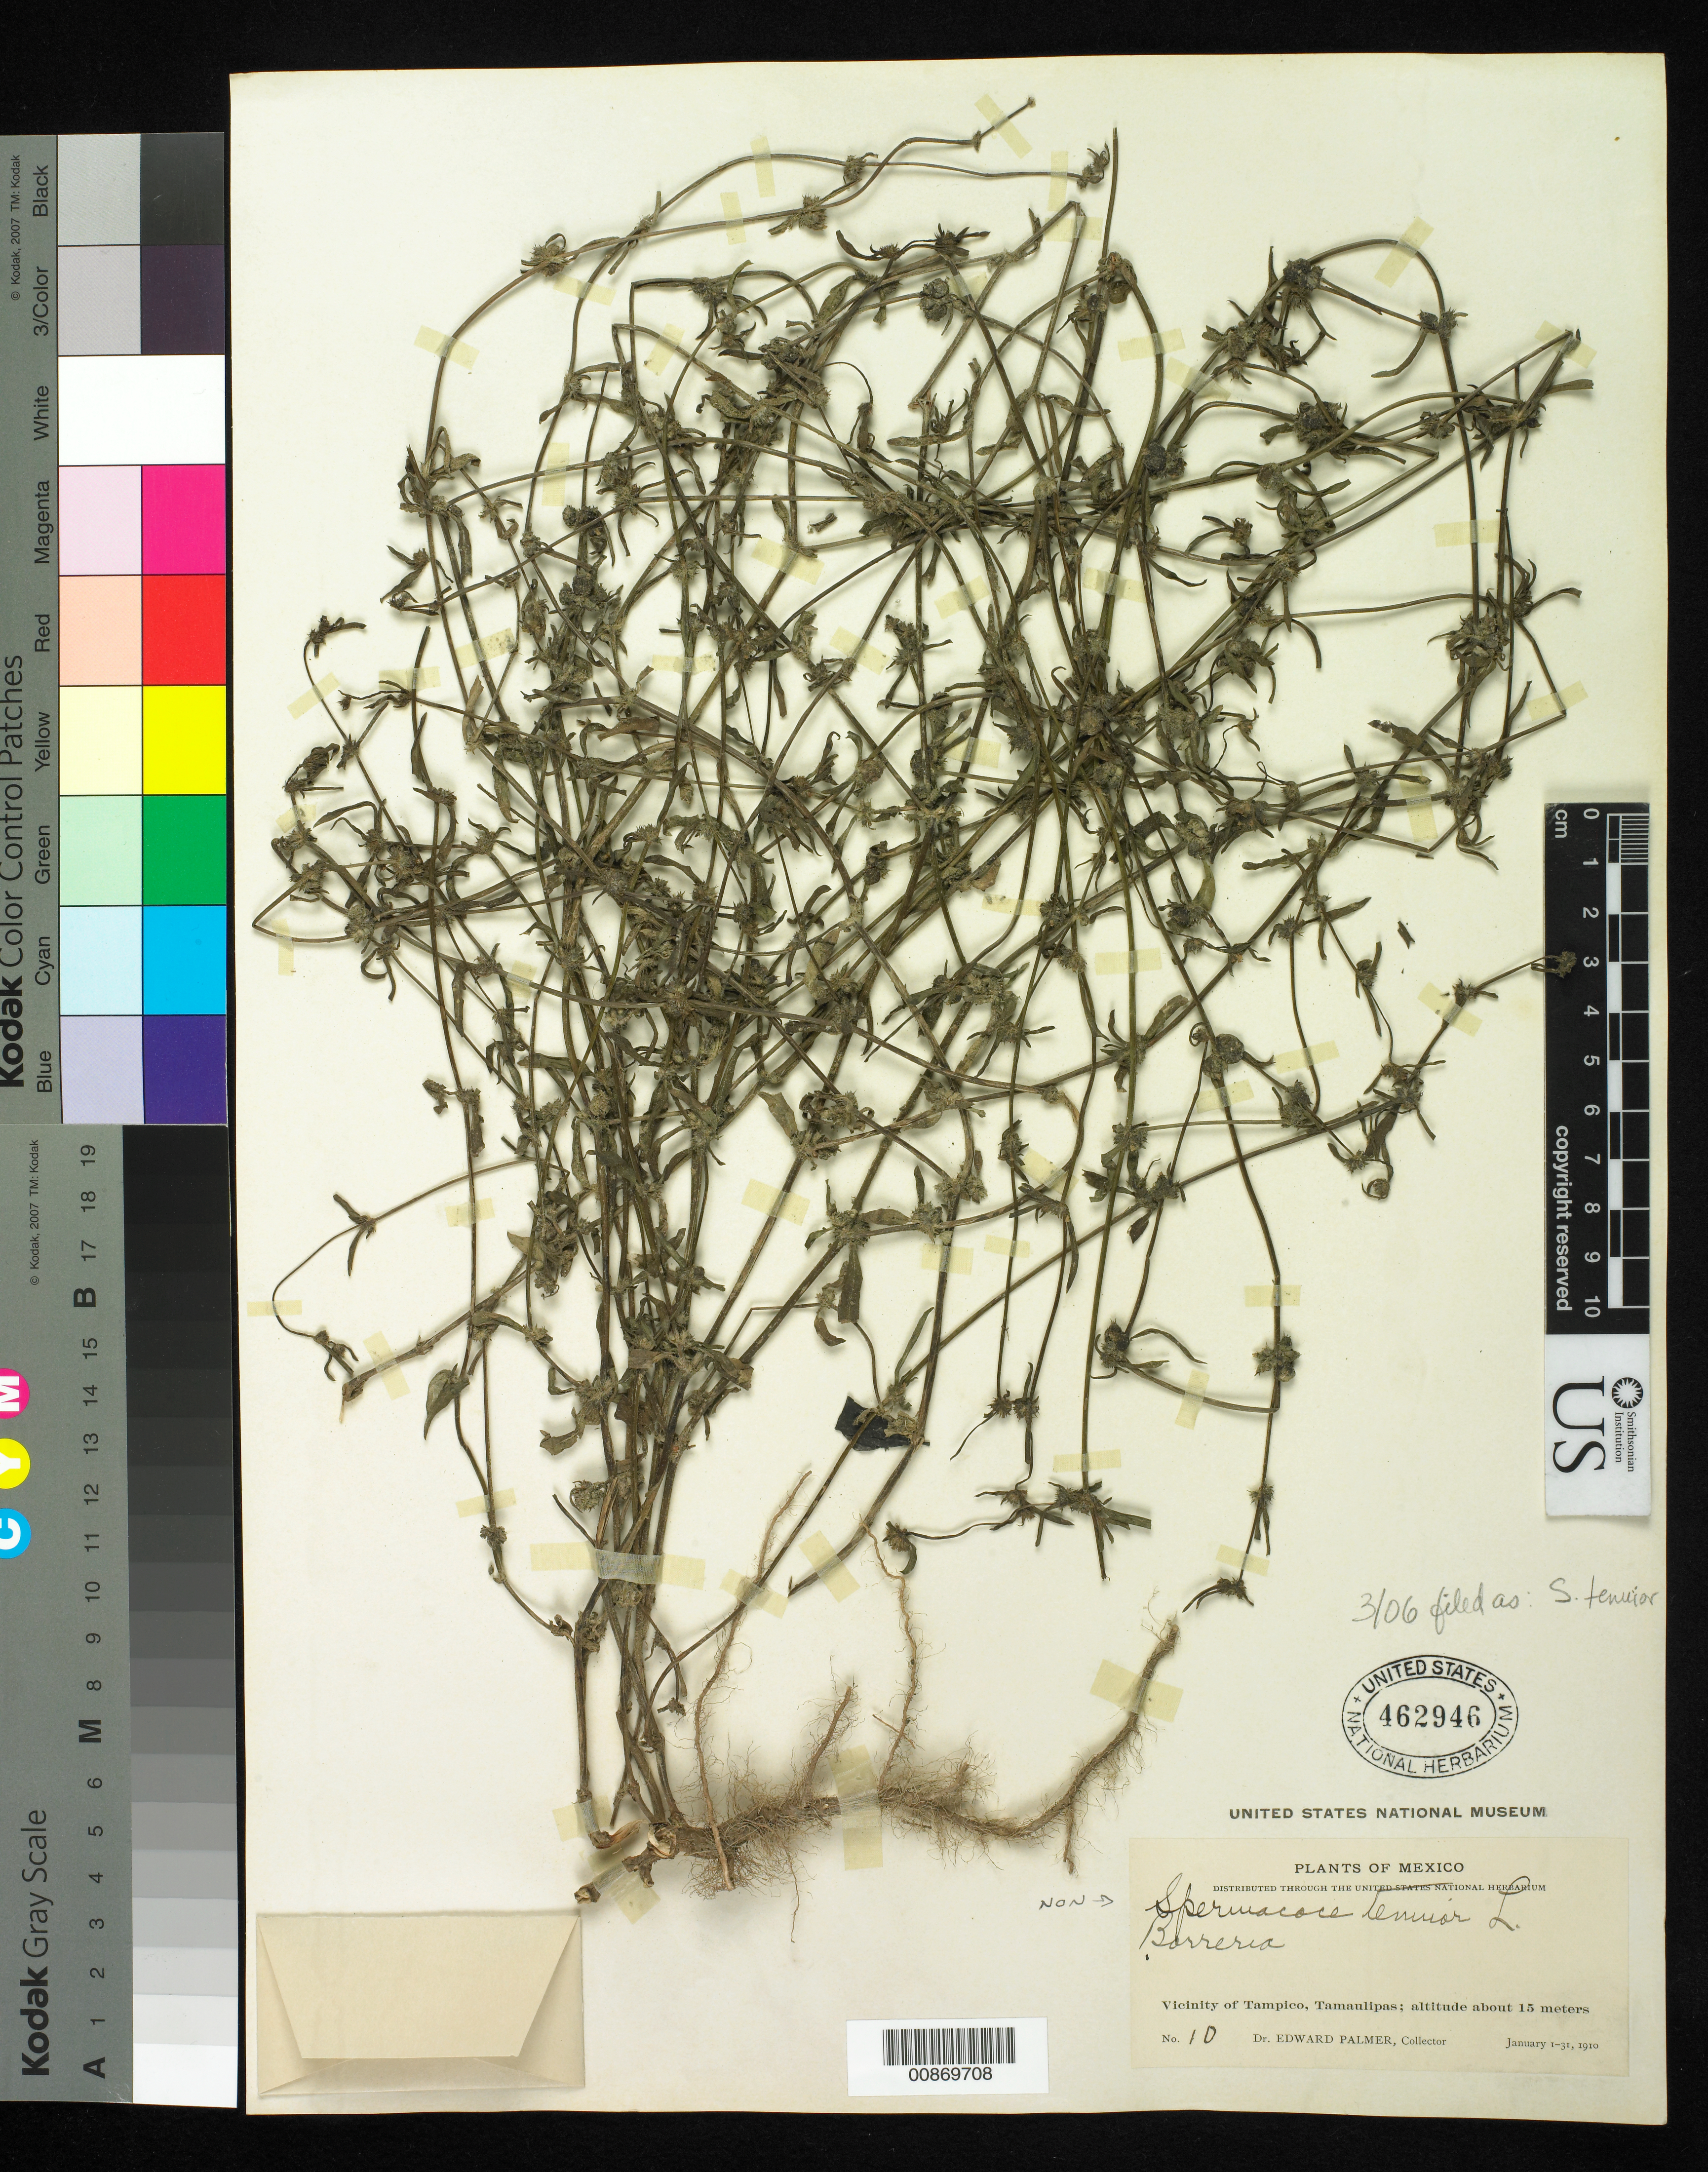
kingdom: Plantae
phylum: Tracheophyta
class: Magnoliopsida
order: Gentianales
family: Rubiaceae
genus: Spermacoce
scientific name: Spermacoce tenuior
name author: L.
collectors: E. Palmer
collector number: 10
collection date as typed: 01 Jan 1910 to 31 Jan 1910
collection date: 1910-01-01/1910-01-31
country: Mexico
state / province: Tamaulipas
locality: Vicinity of Tampico, Tamaulipas.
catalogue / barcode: US 462946